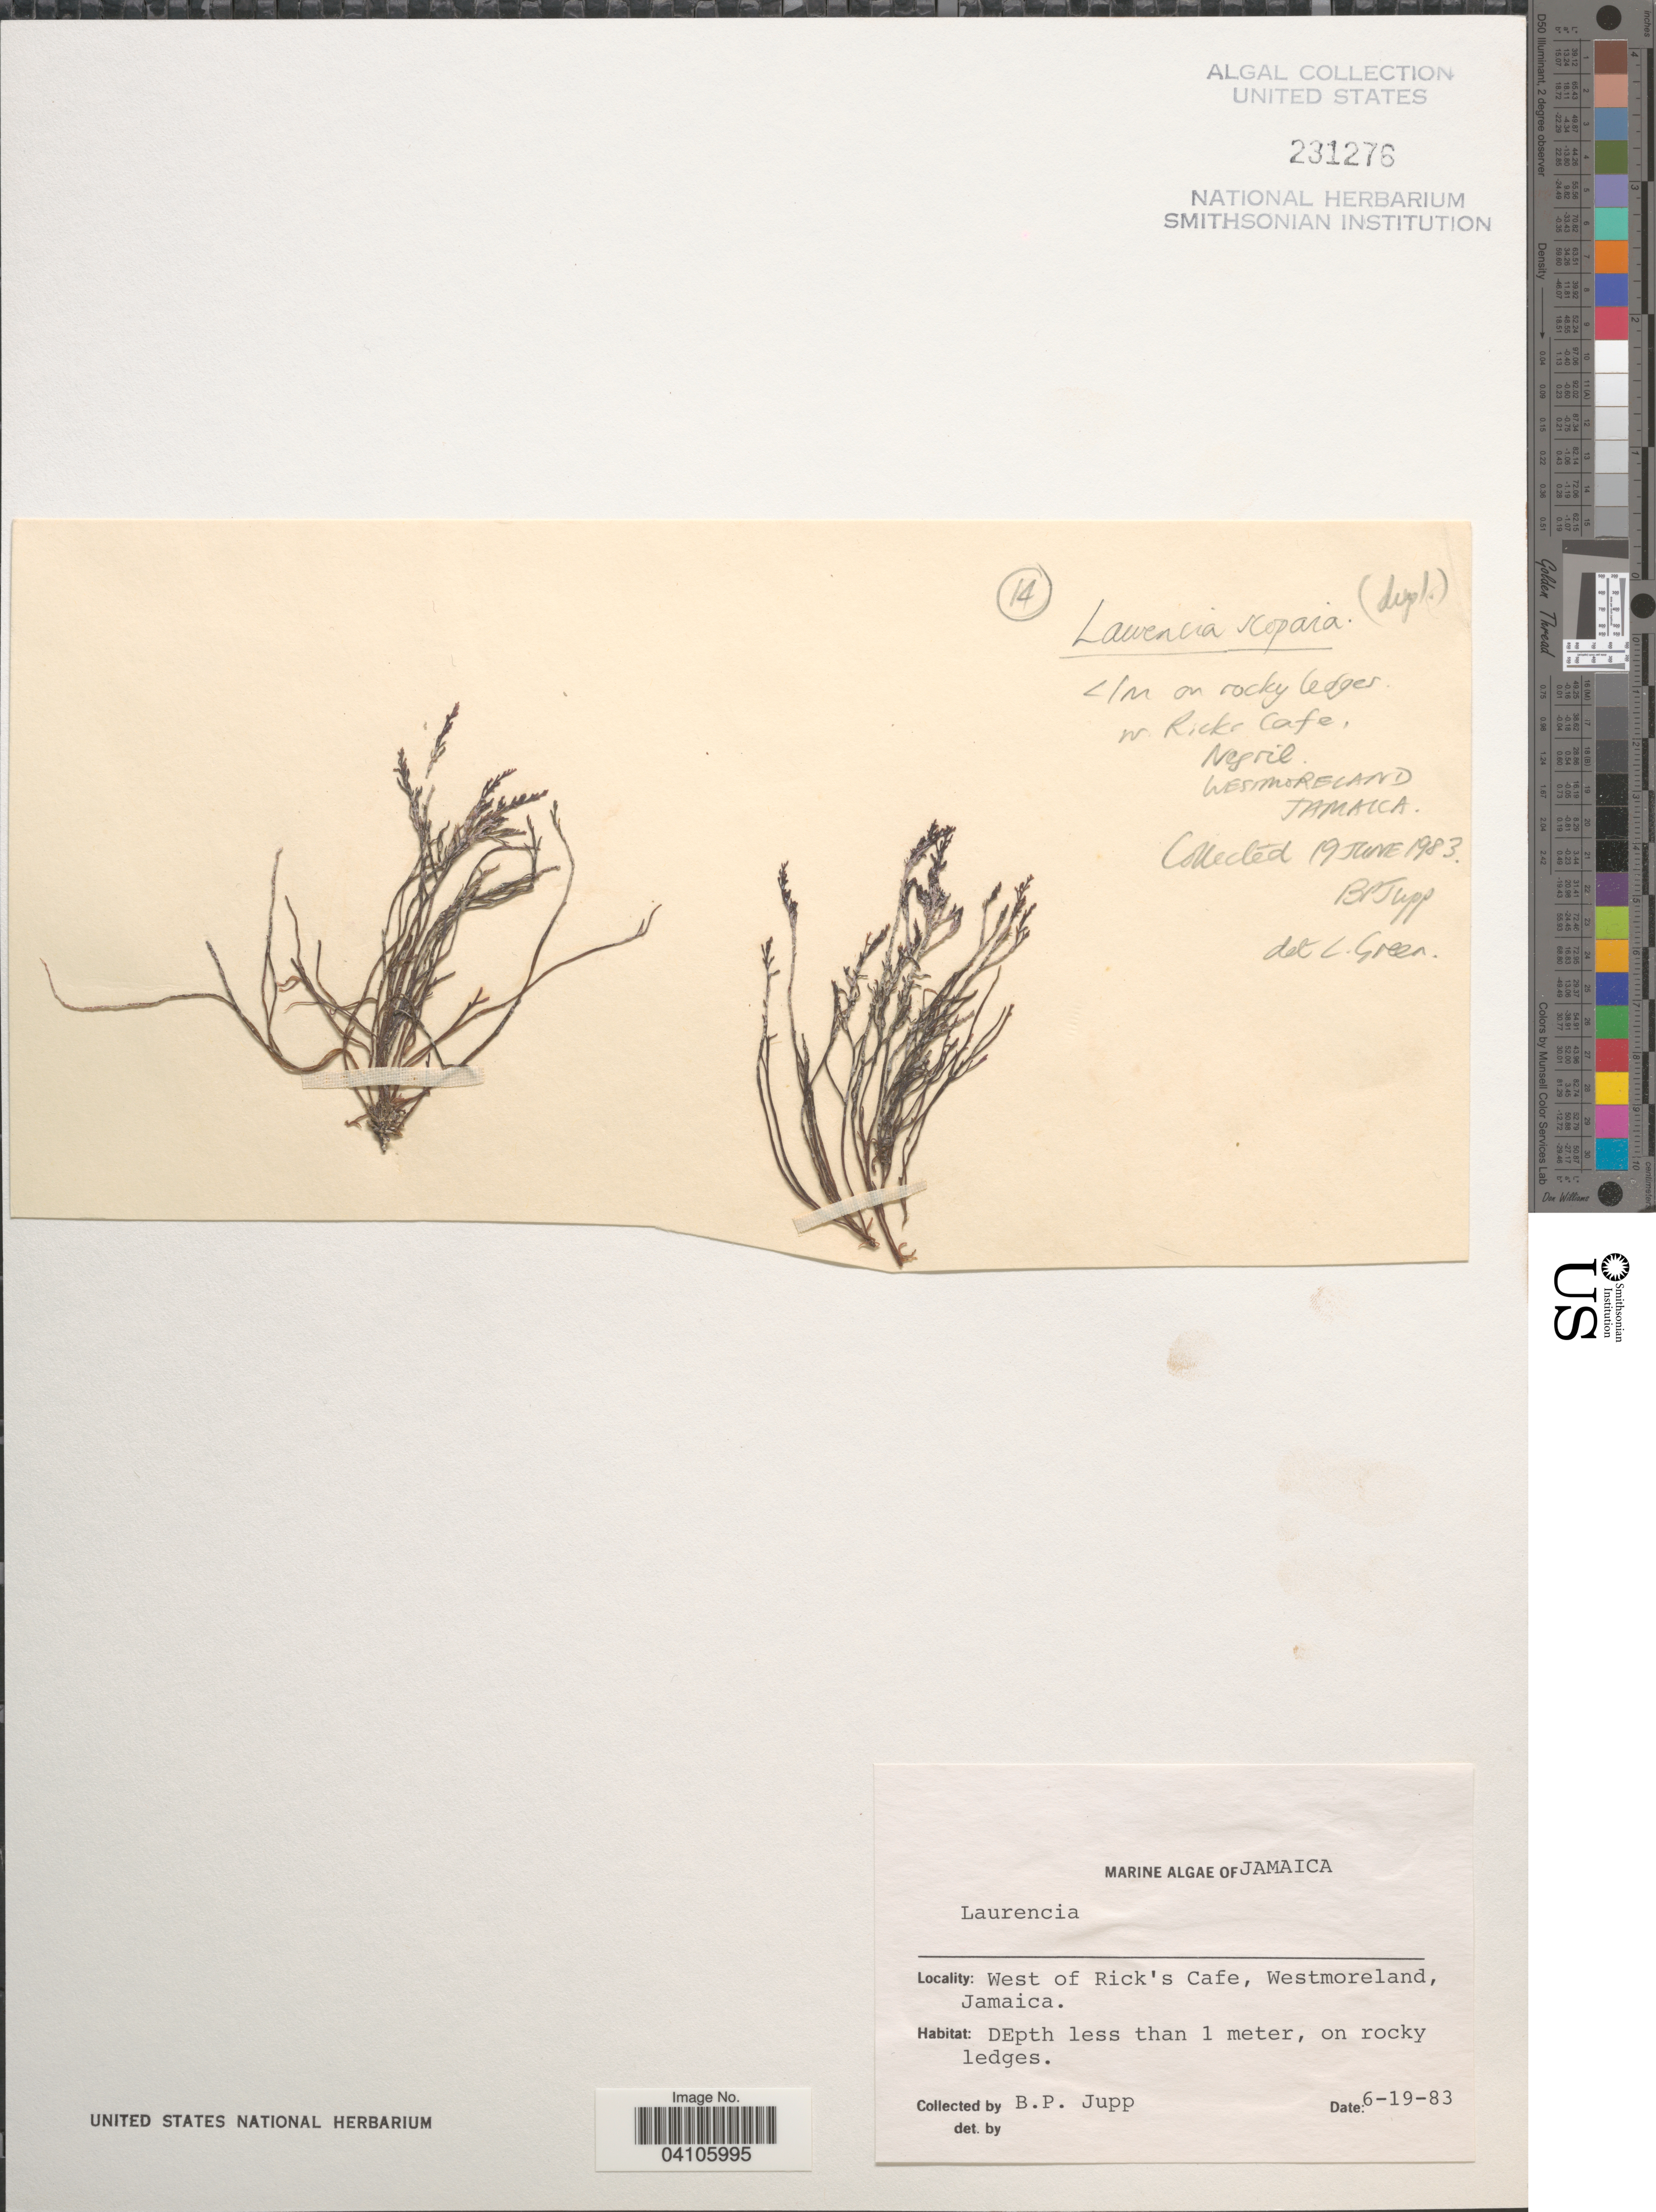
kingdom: Plantae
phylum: Rhodophyta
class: Florideophyceae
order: Ceramiales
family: Rhodomelaceae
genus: Laurencia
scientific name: Laurencia scoparia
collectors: B. Jupp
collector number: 14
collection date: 1983-06-19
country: Jamaica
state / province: Westmoreland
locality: West of Rick's Cafe. Negril.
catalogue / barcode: US 231276